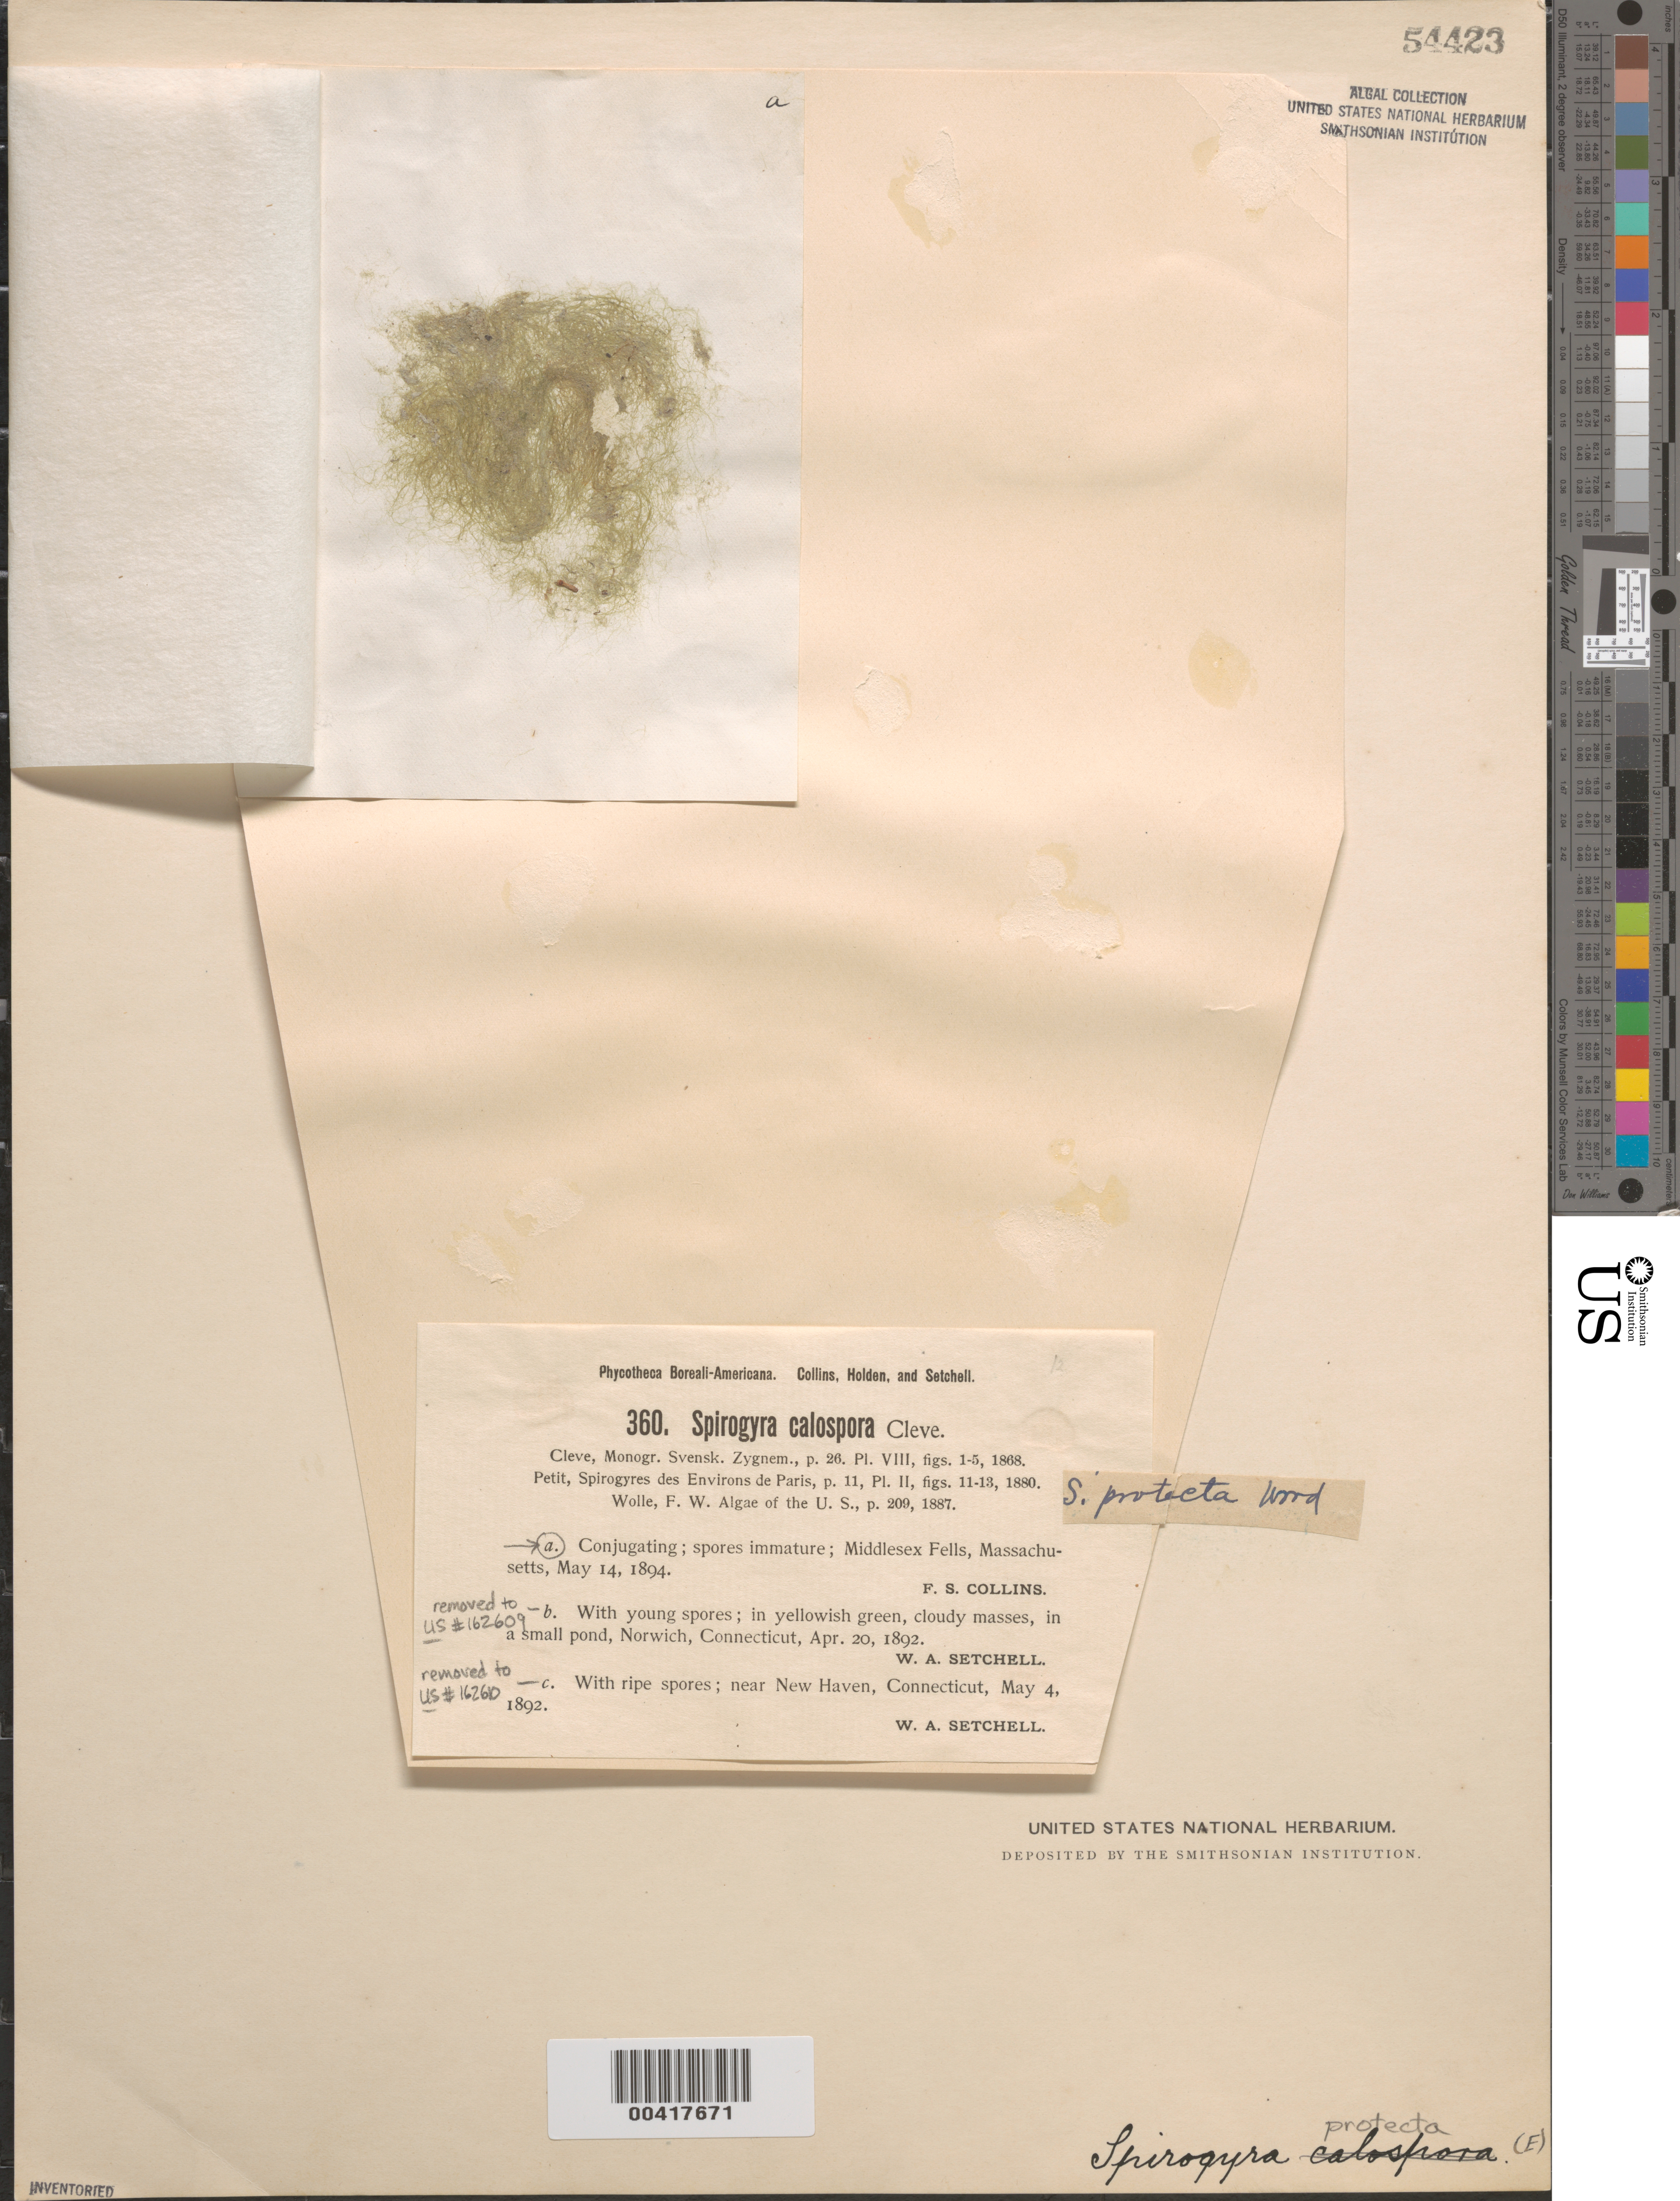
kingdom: Plantae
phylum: Charophyta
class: Zygnematophyceae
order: Zygnematales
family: Zygnemataceae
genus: Spirogyra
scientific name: Spirogyra protecta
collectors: W. Setchell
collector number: PB-A 360b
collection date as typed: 20 Apr 1892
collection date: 1892-04-20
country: United States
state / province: Connecticut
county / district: New London County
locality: Norwich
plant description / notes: Collins, Holden & Setchell, Phycotheca Boreali-Americana, as Spirogyra calospora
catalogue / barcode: US 162609